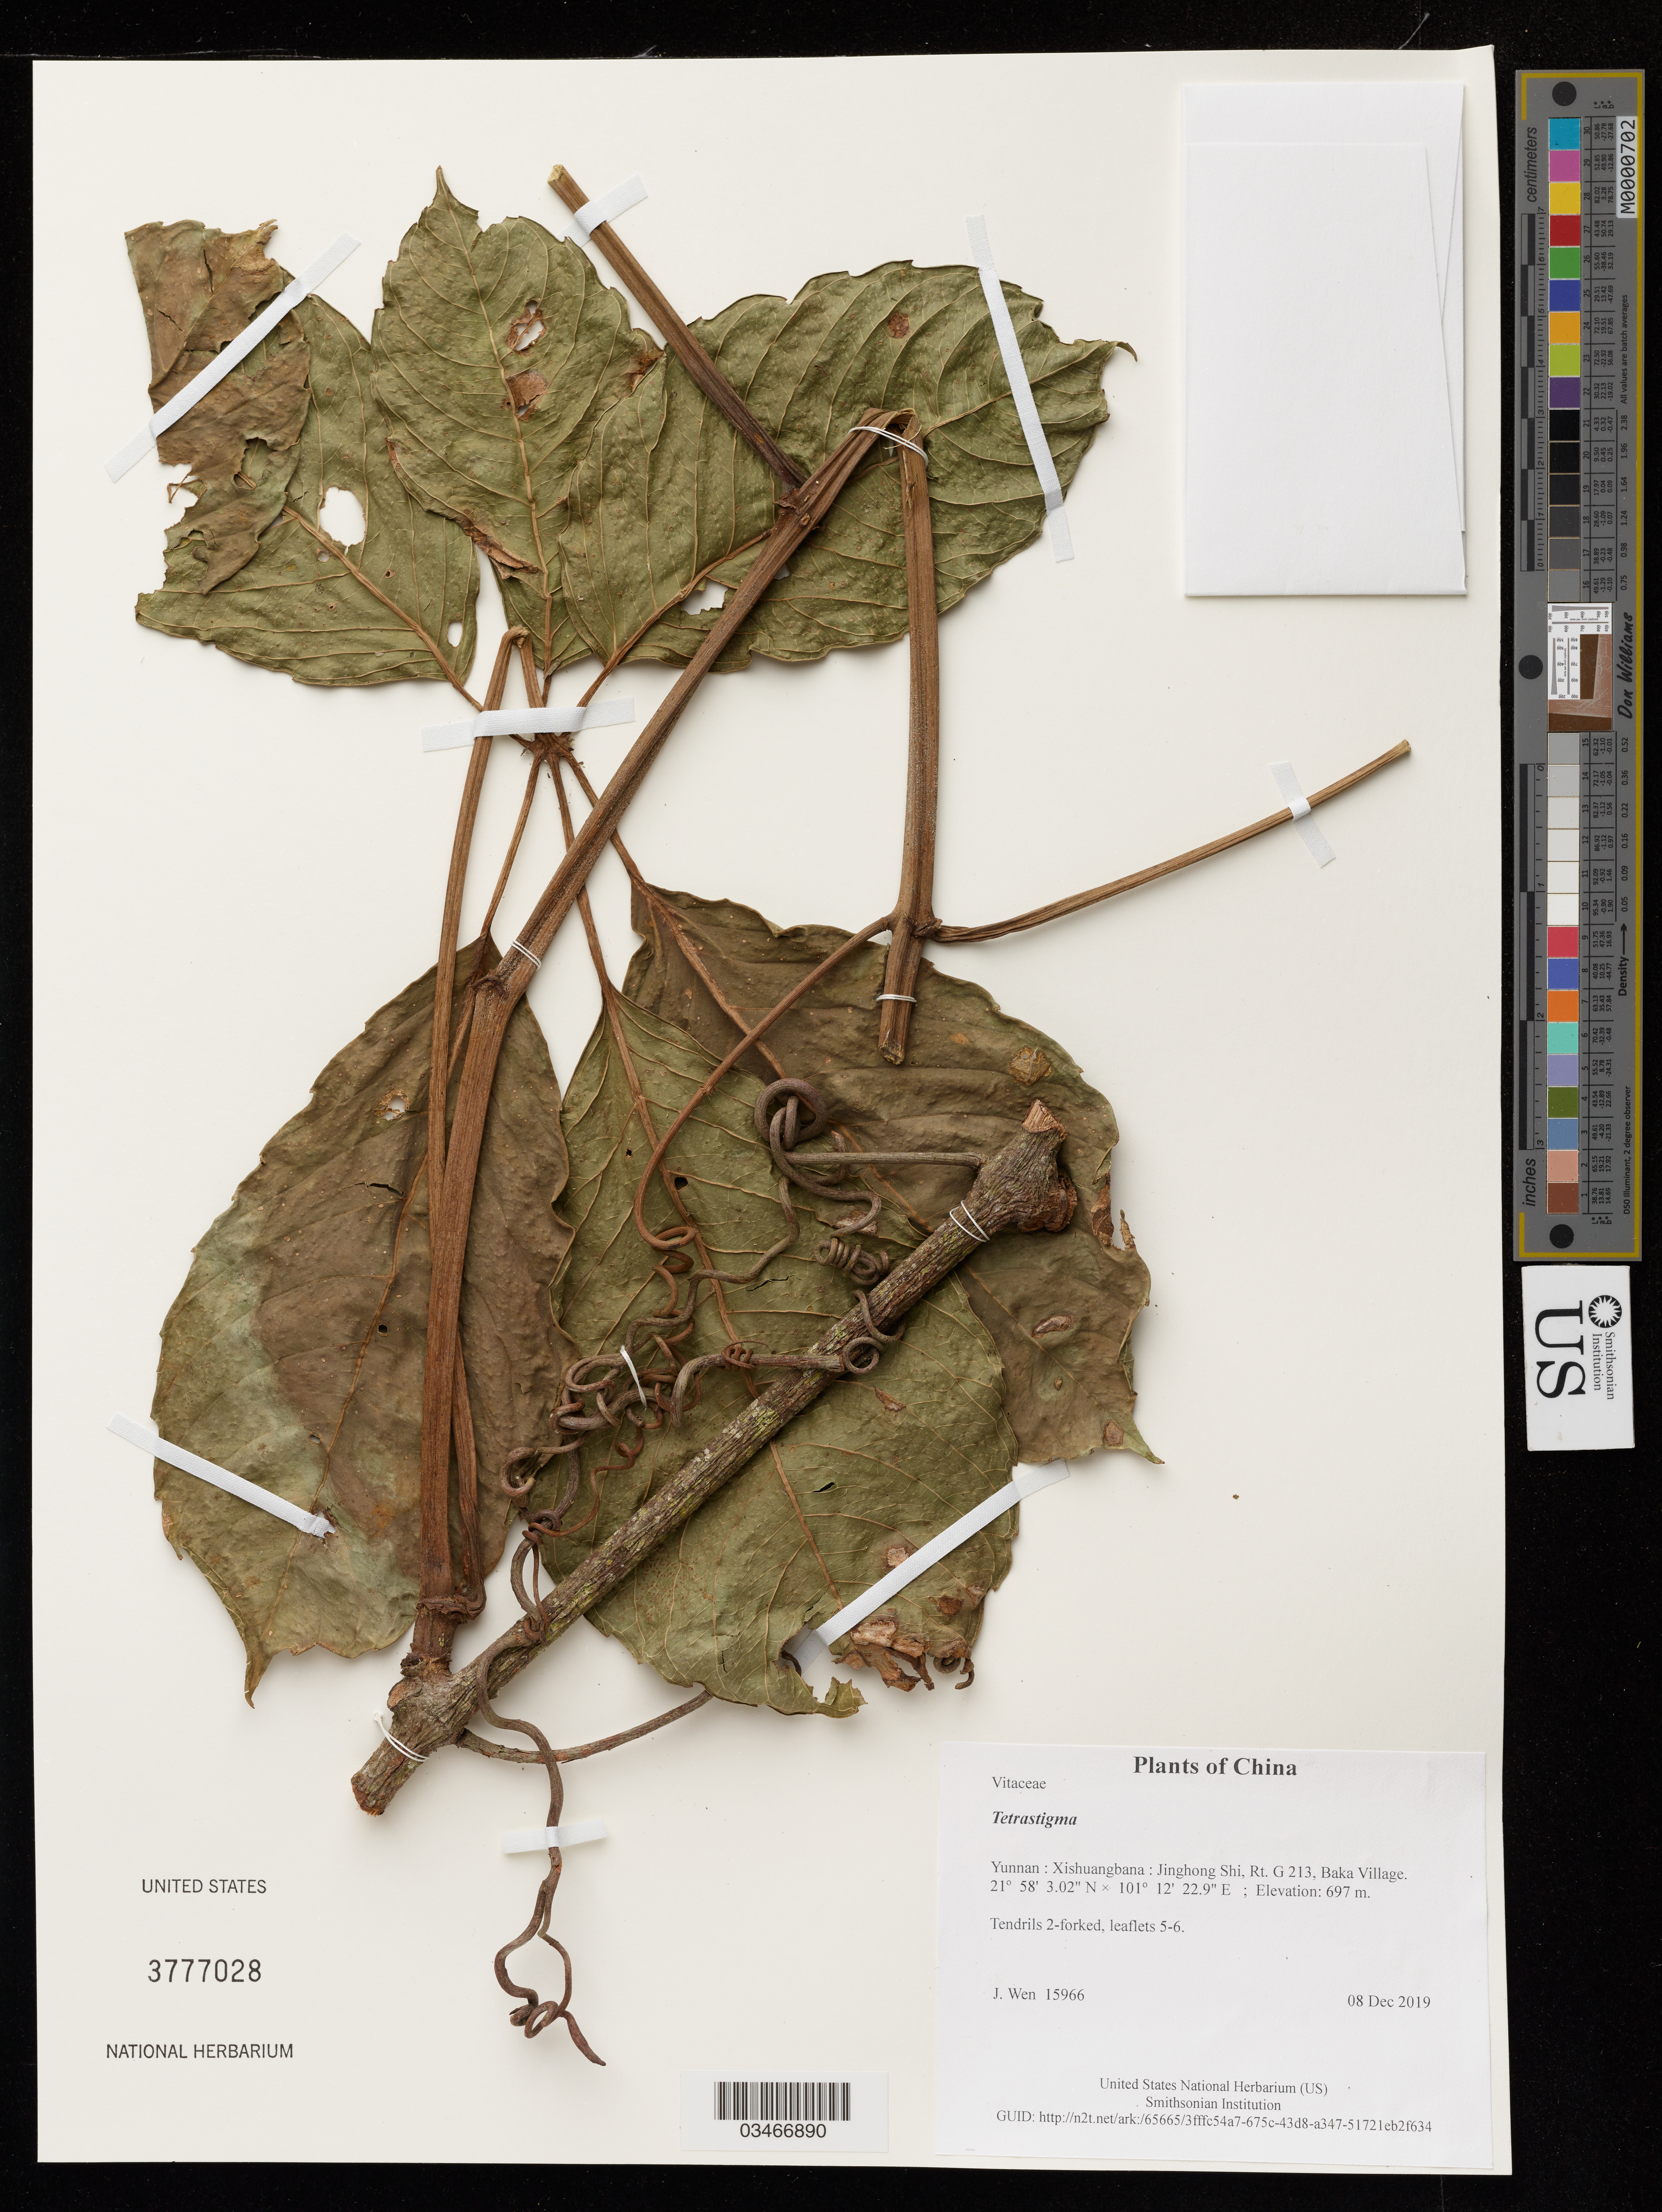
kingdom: Plantae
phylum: Tracheophyta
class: Magnoliopsida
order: Vitales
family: Vitaceae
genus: Tetrastigma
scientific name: Tetrastigma sp.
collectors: J. Wen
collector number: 15966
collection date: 2019-12-08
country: China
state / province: Yunnan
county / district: Xishuangbana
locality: Jinghong Shi, Rt. G 213, Baka Village.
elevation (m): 697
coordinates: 21 58 3.02 N, 101 12 22.9 E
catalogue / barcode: US 3777028